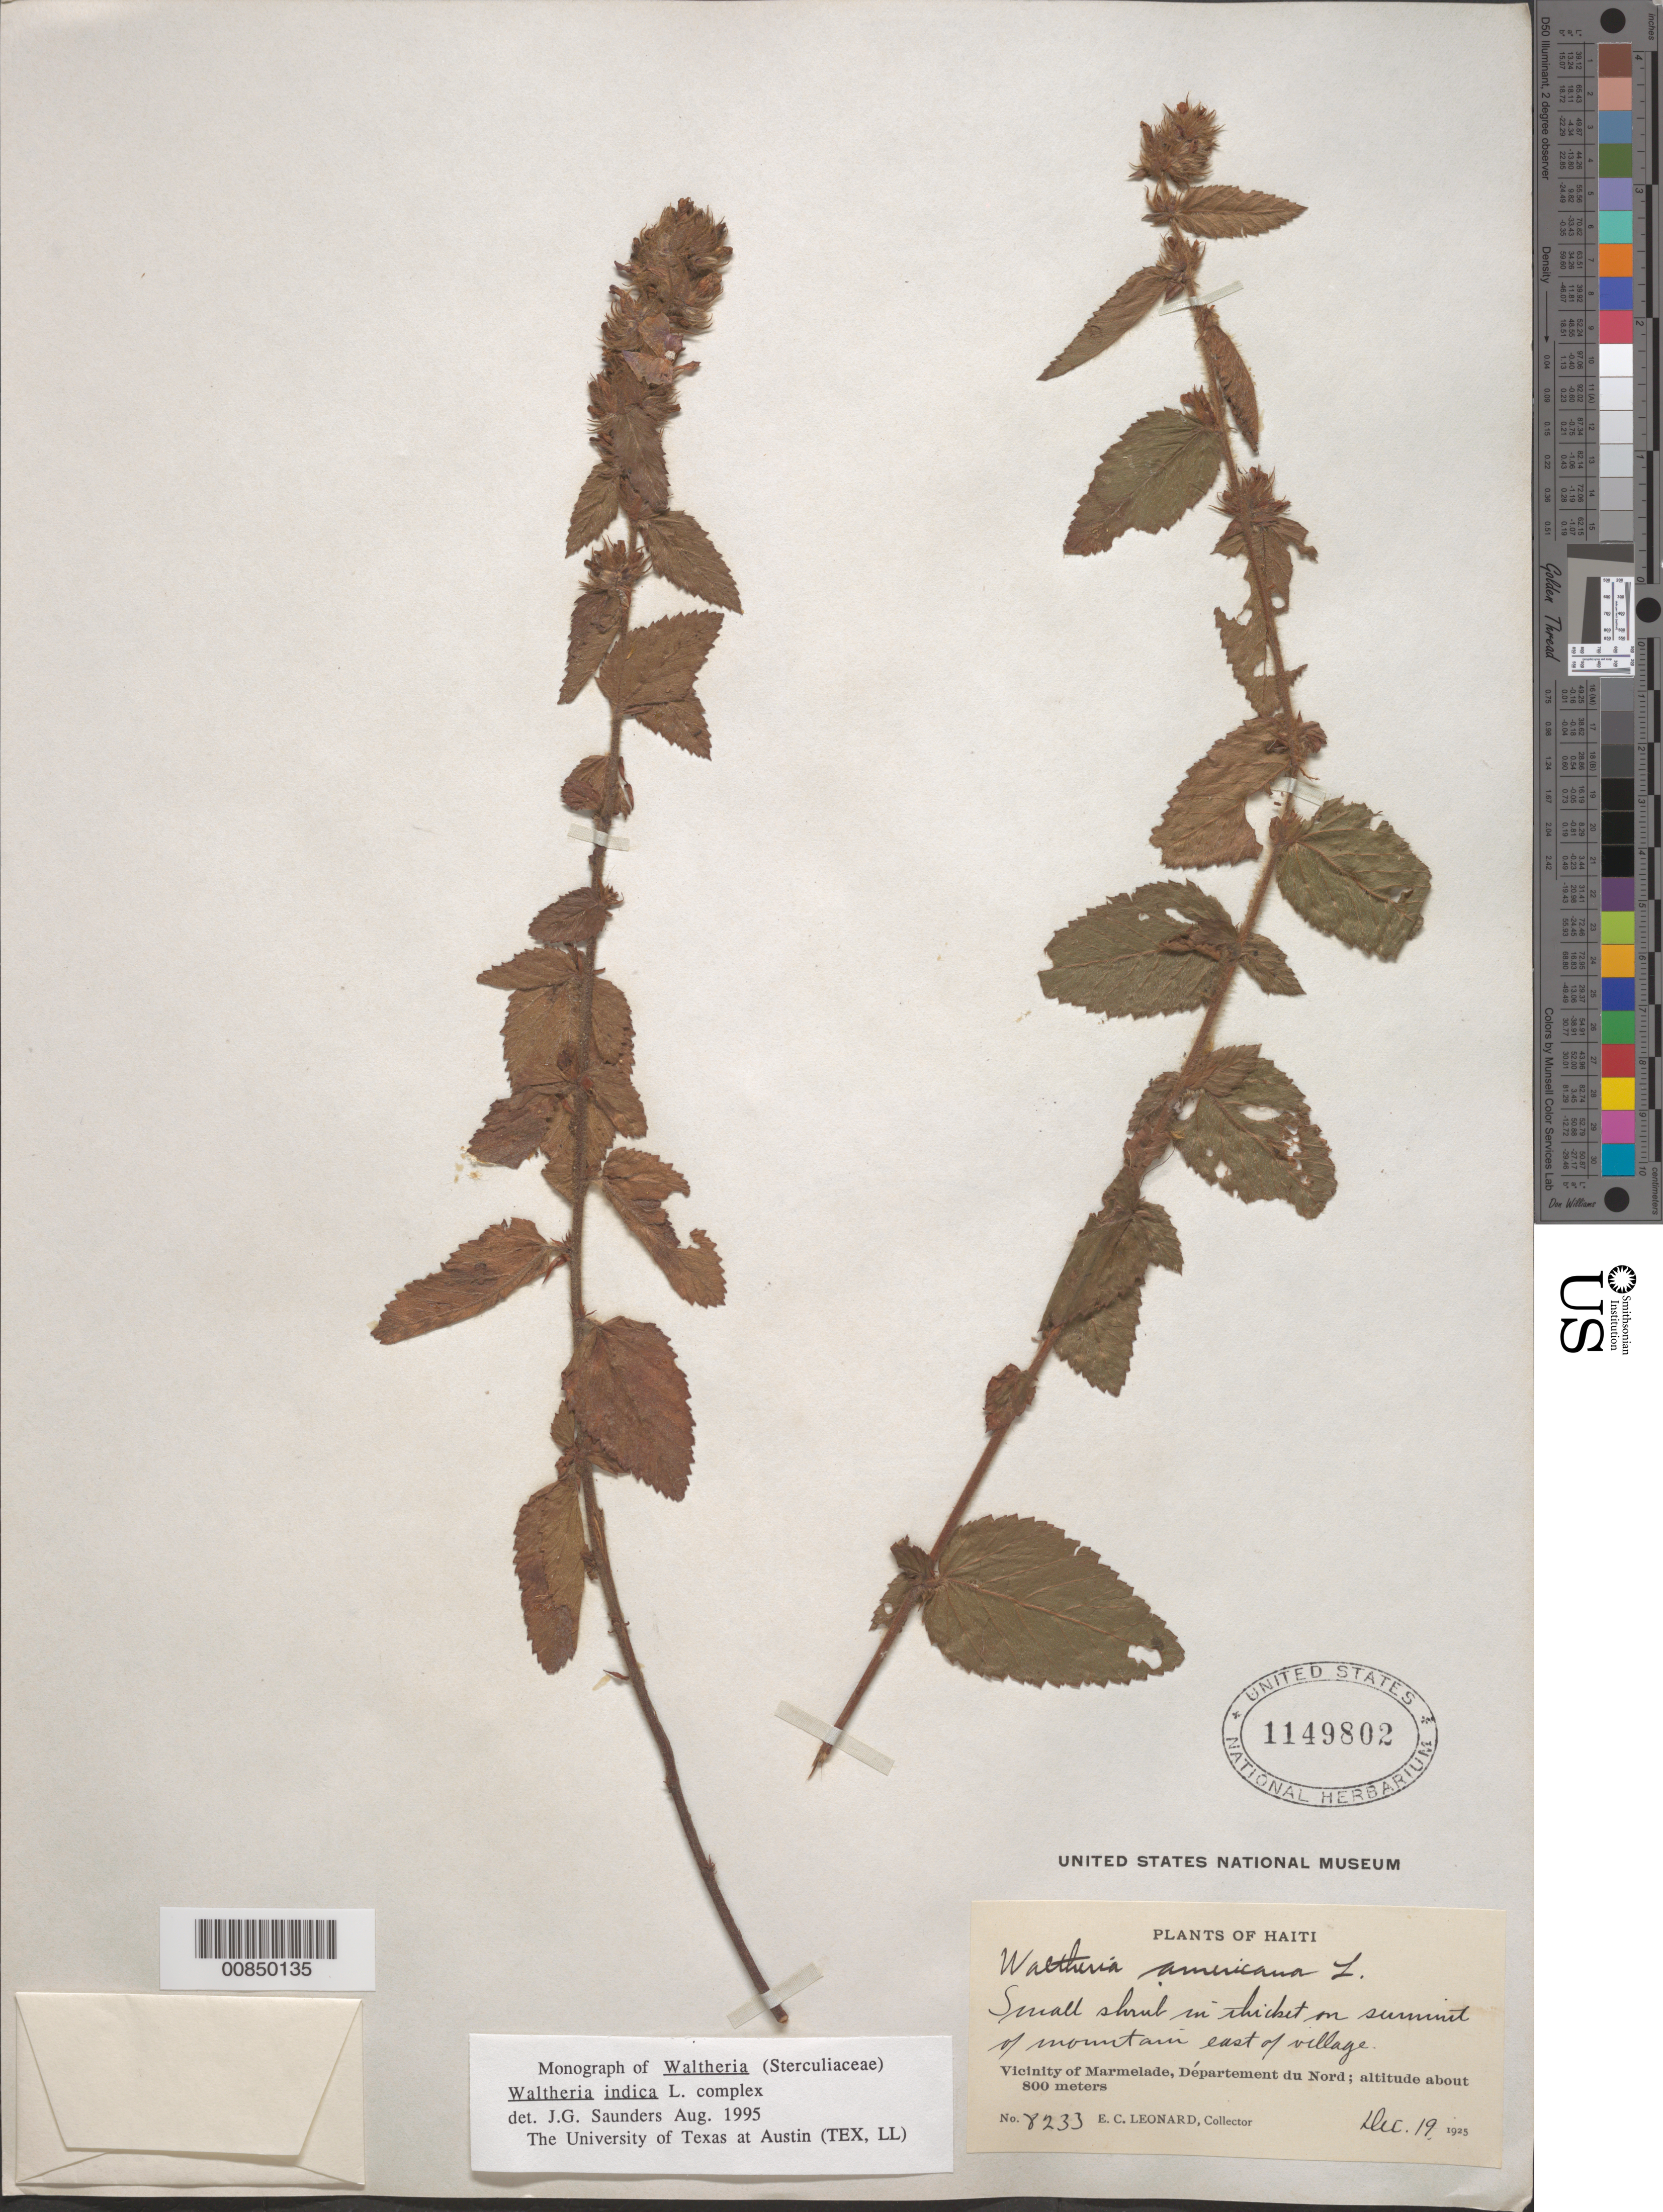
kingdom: Plantae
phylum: Tracheophyta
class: Magnoliopsida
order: Malvales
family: Malvaceae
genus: Waltheria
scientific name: Waltheria indica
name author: L.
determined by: Saunders, J. G.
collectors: E. C. Leonard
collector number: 8233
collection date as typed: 19 Dec 1925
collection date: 1925-12-19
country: Haiti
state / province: Nord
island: Hispaniola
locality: Vicinity of Marmelade, E of village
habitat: In thicket on summit of mountain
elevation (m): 800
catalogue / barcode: US 1149802